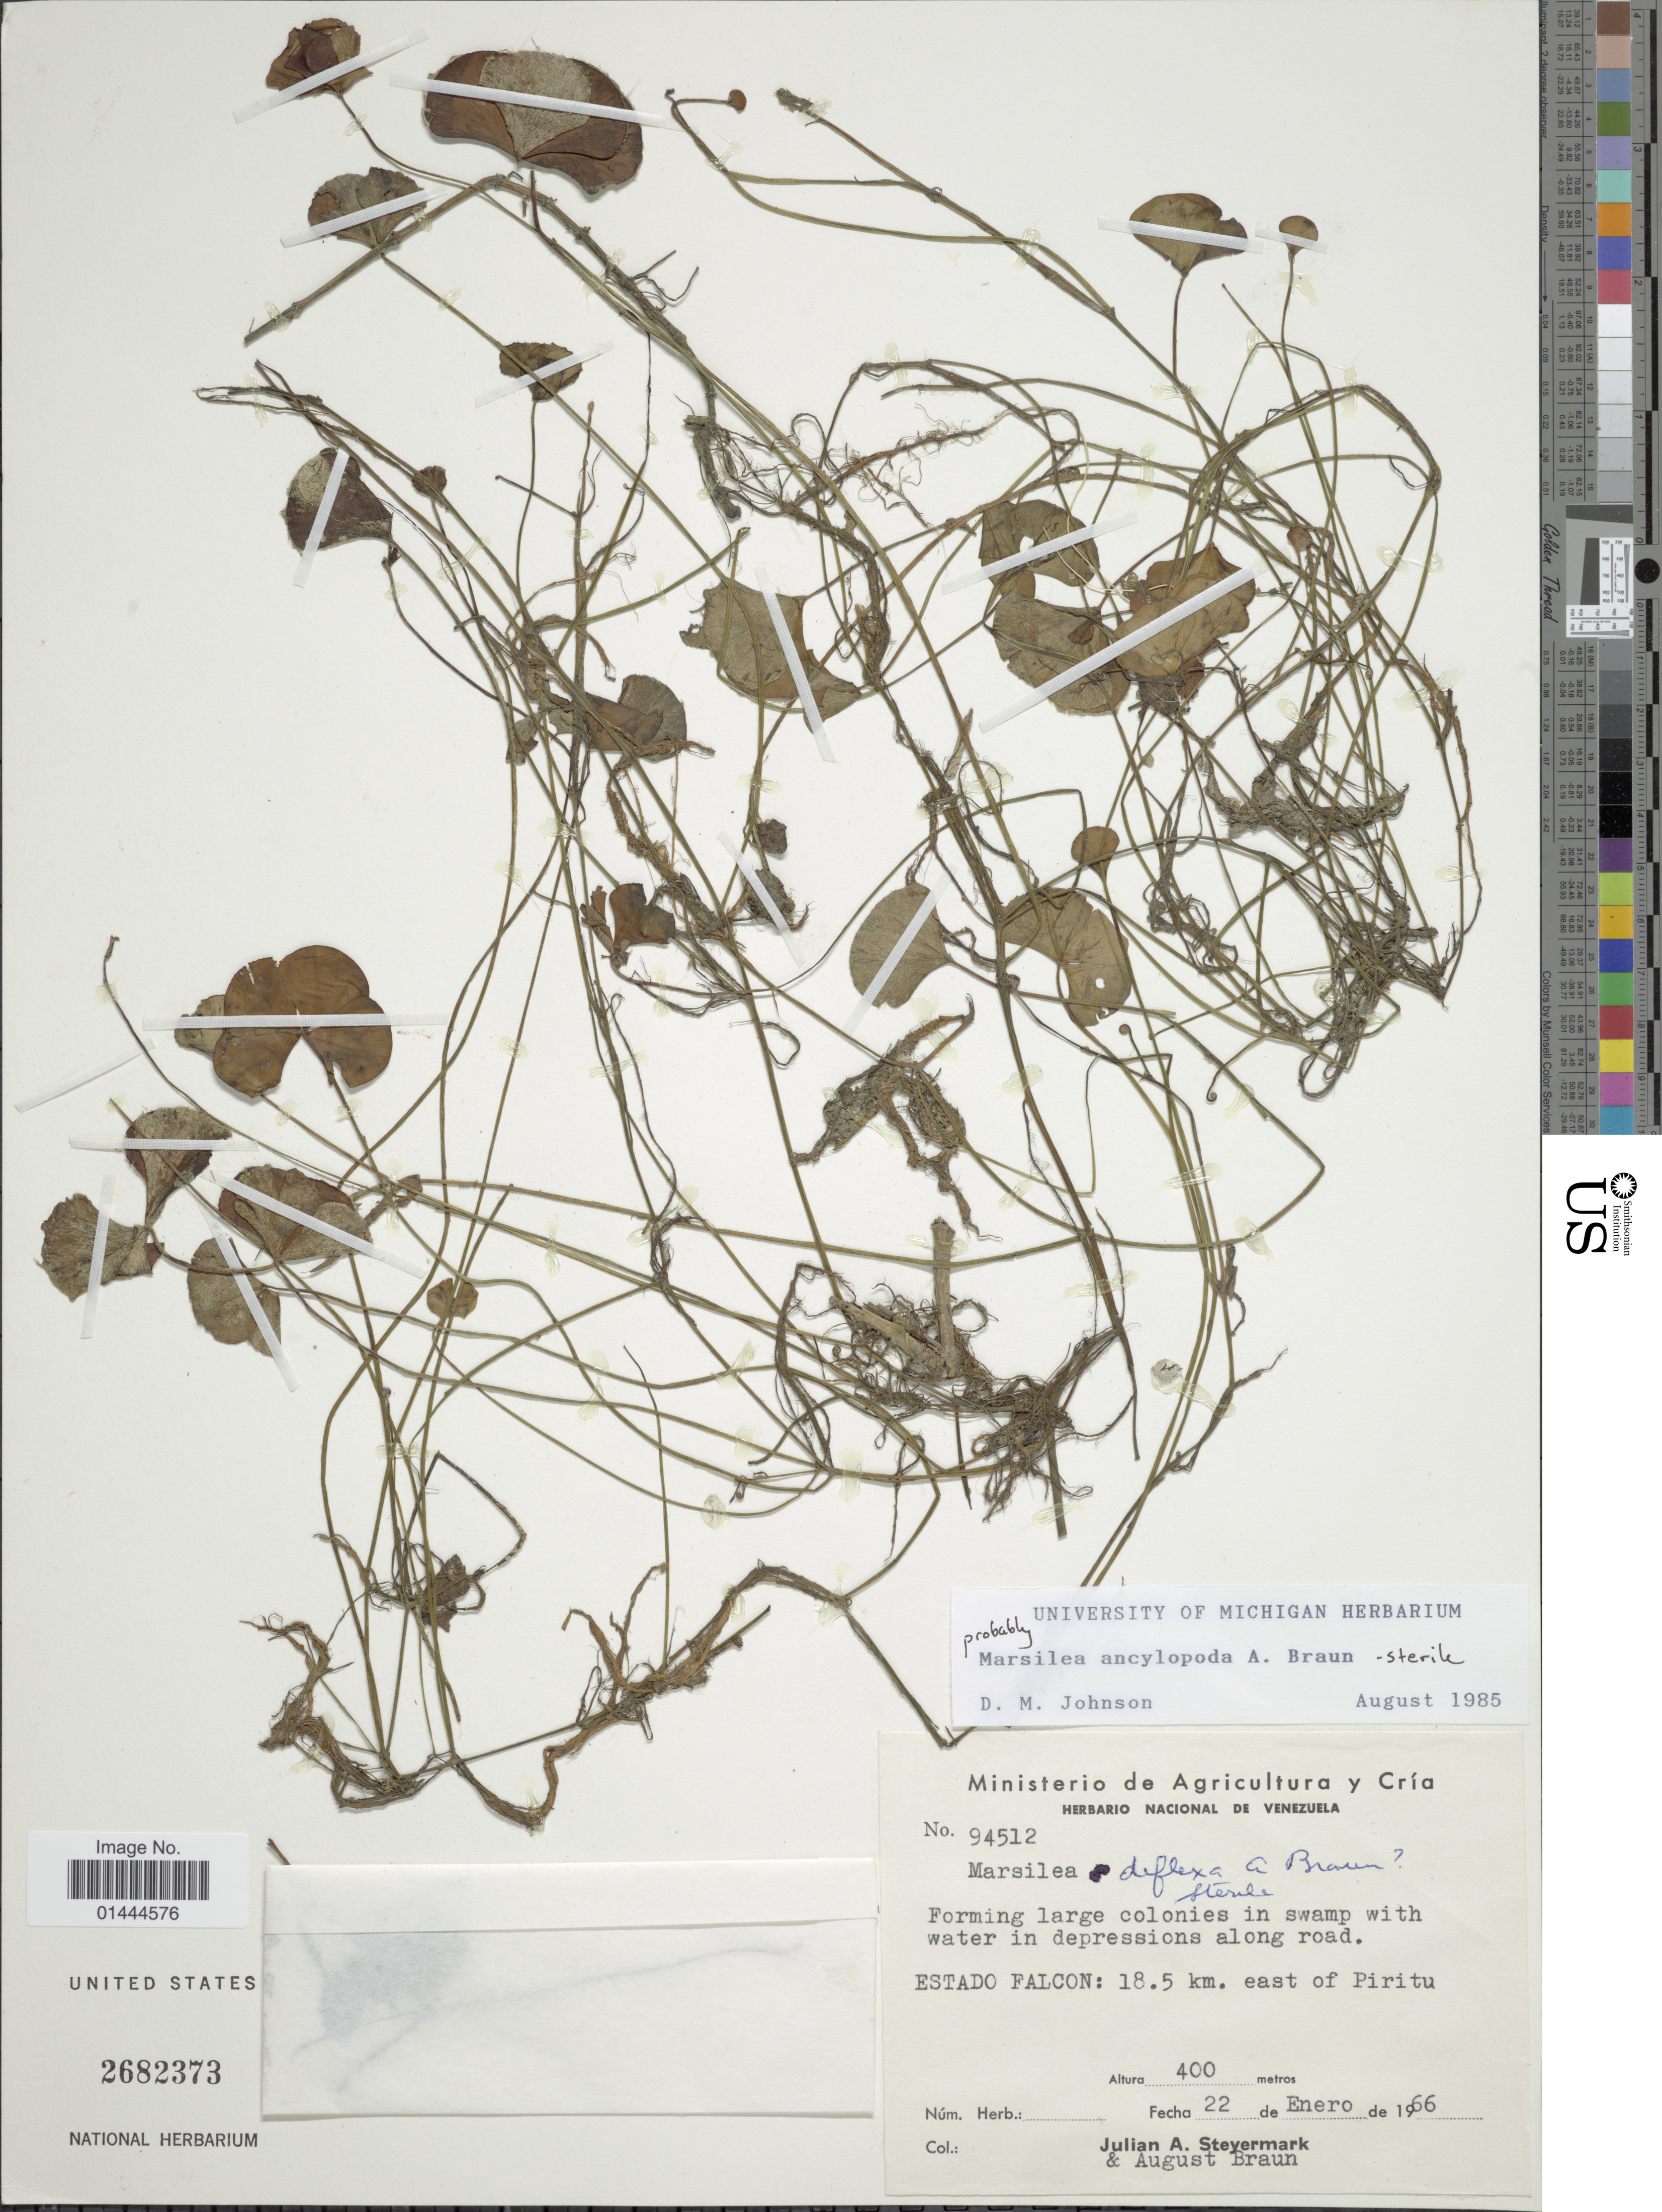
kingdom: Plantae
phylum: Tracheophyta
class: Polypodiopsida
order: Salviniales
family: Marsileaceae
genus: Marsilea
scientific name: Marsilea deflexa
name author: A. Braun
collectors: J. Steyermark & A. Braun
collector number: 94512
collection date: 1966-01-22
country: Venezuela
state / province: Falcón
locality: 18.5 km east of Piritu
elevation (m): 400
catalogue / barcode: US 2682373